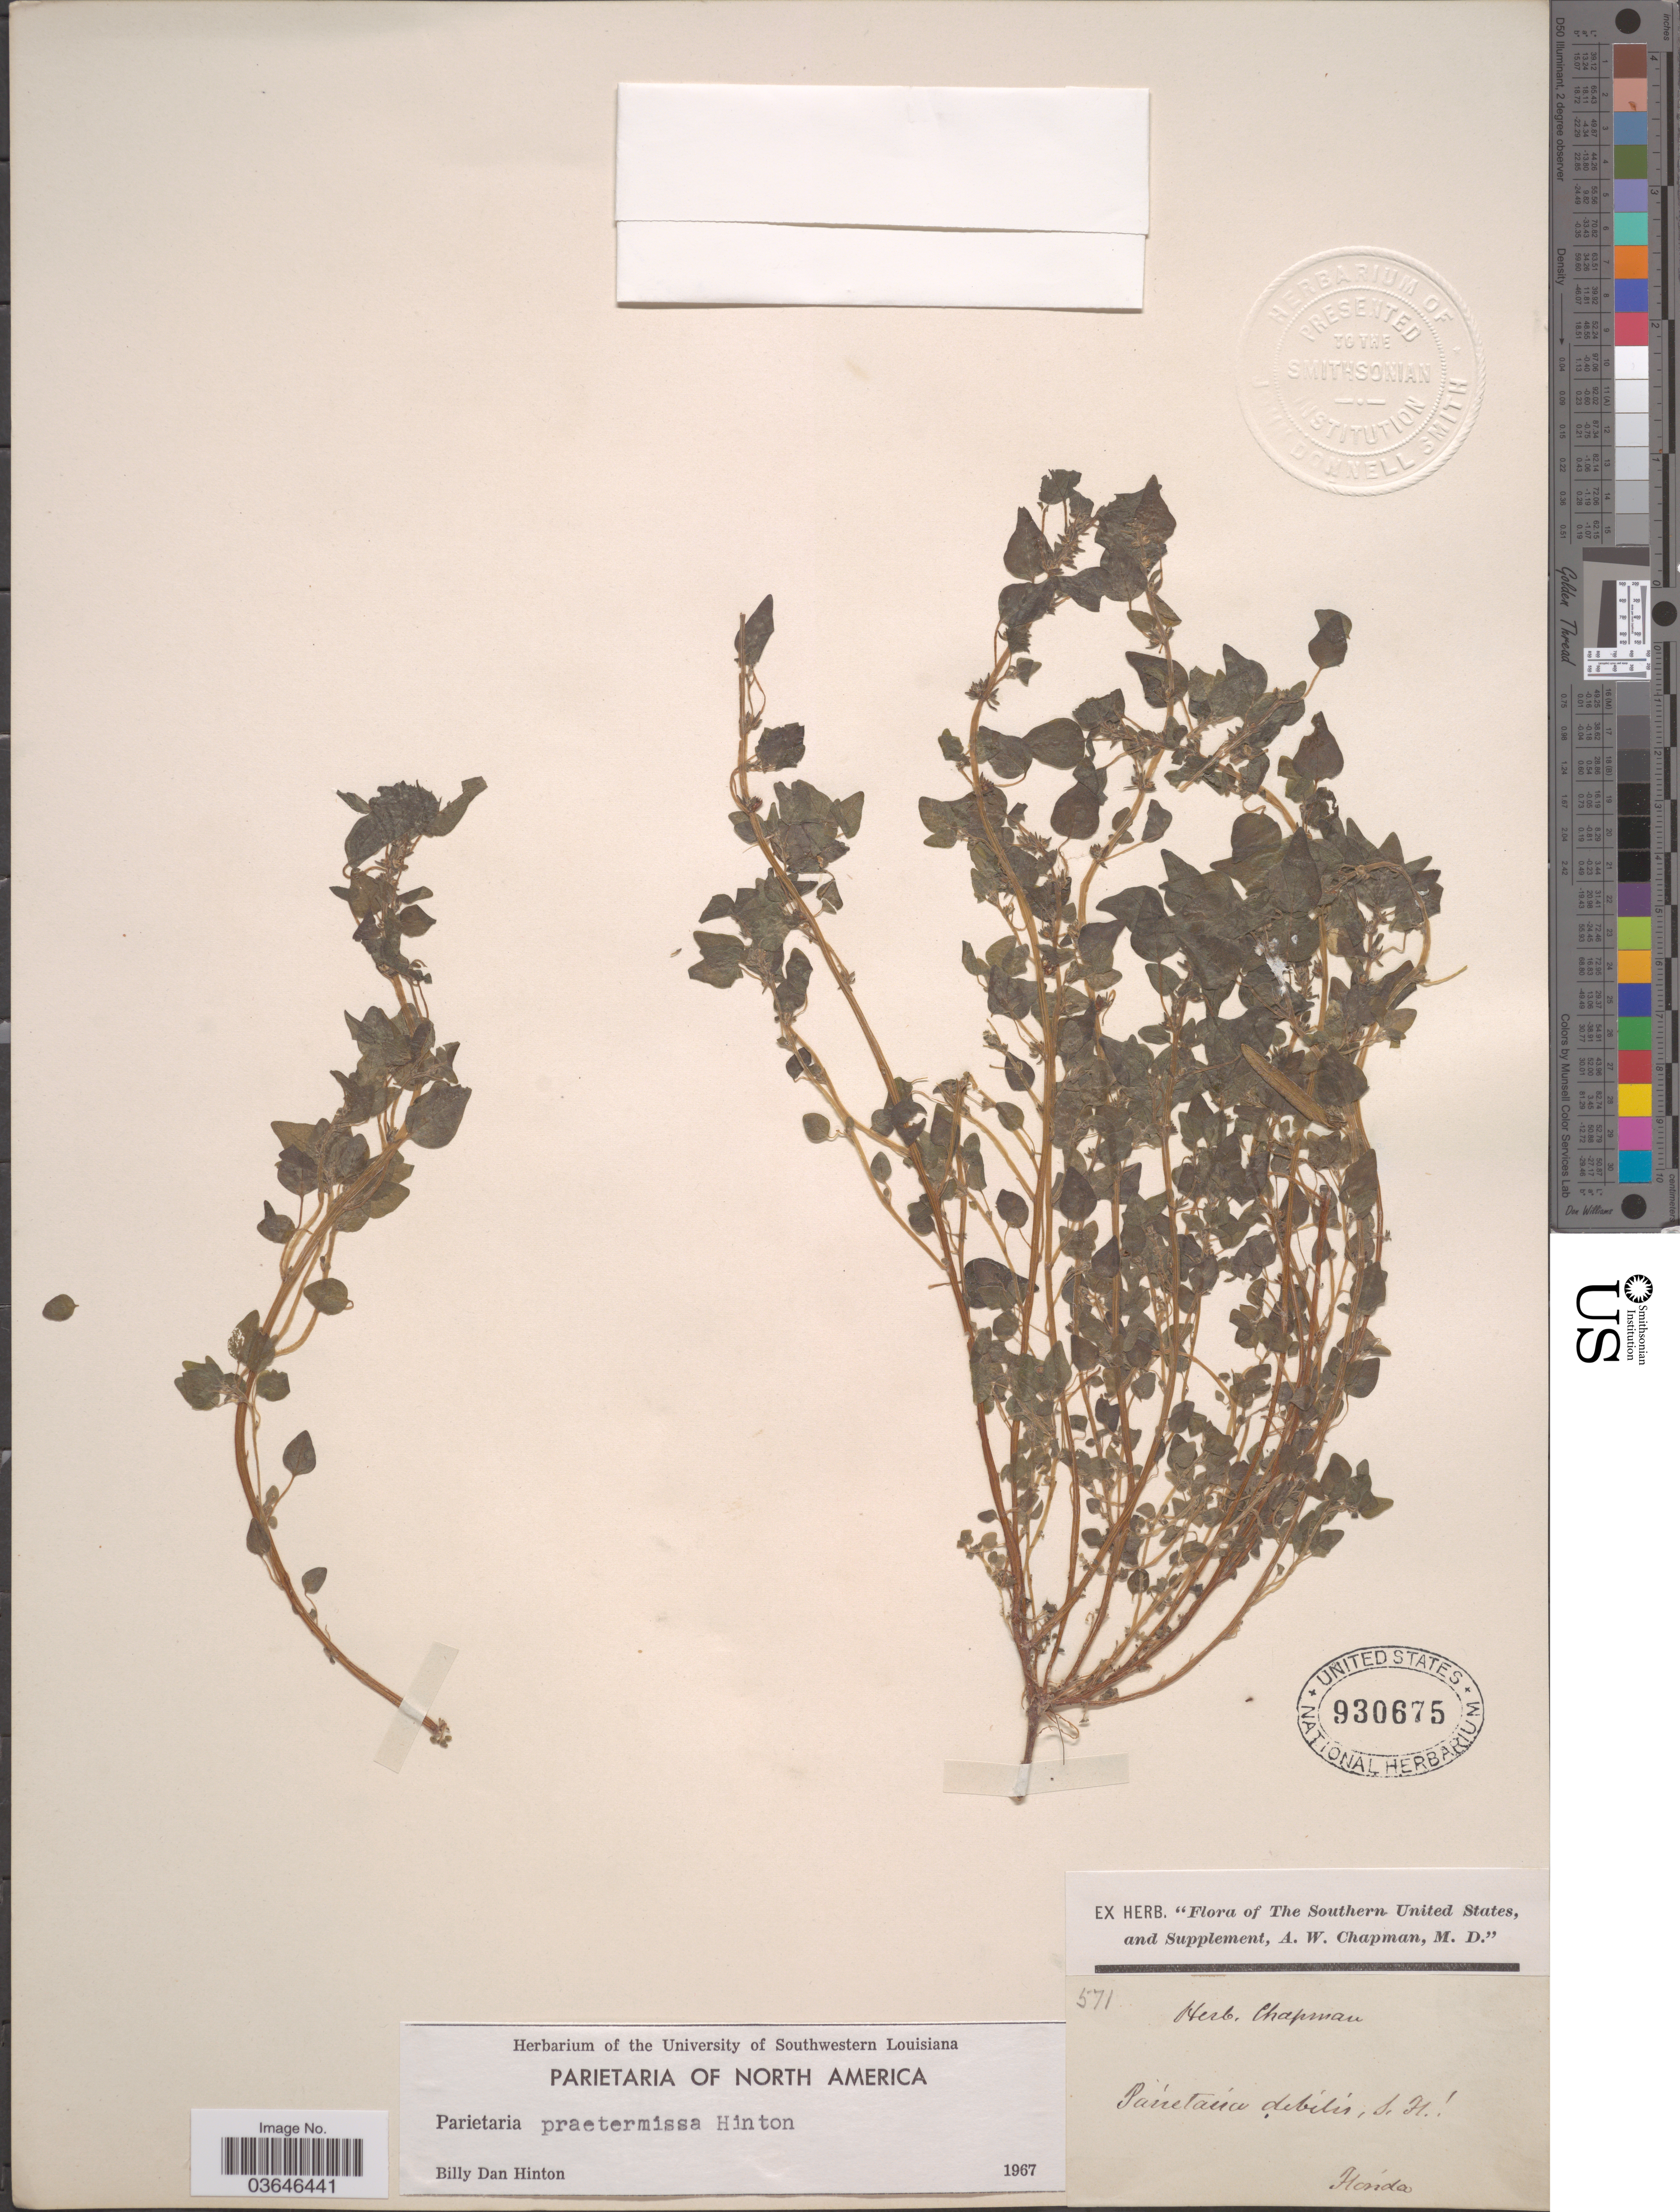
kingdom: Plantae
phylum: Tracheophyta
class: Magnoliopsida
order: Rosales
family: Urticaceae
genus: Parietaria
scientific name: Parietaria praetermissa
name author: Hinton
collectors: ex herb. Chapman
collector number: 571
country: United States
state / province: Florida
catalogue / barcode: US 930675